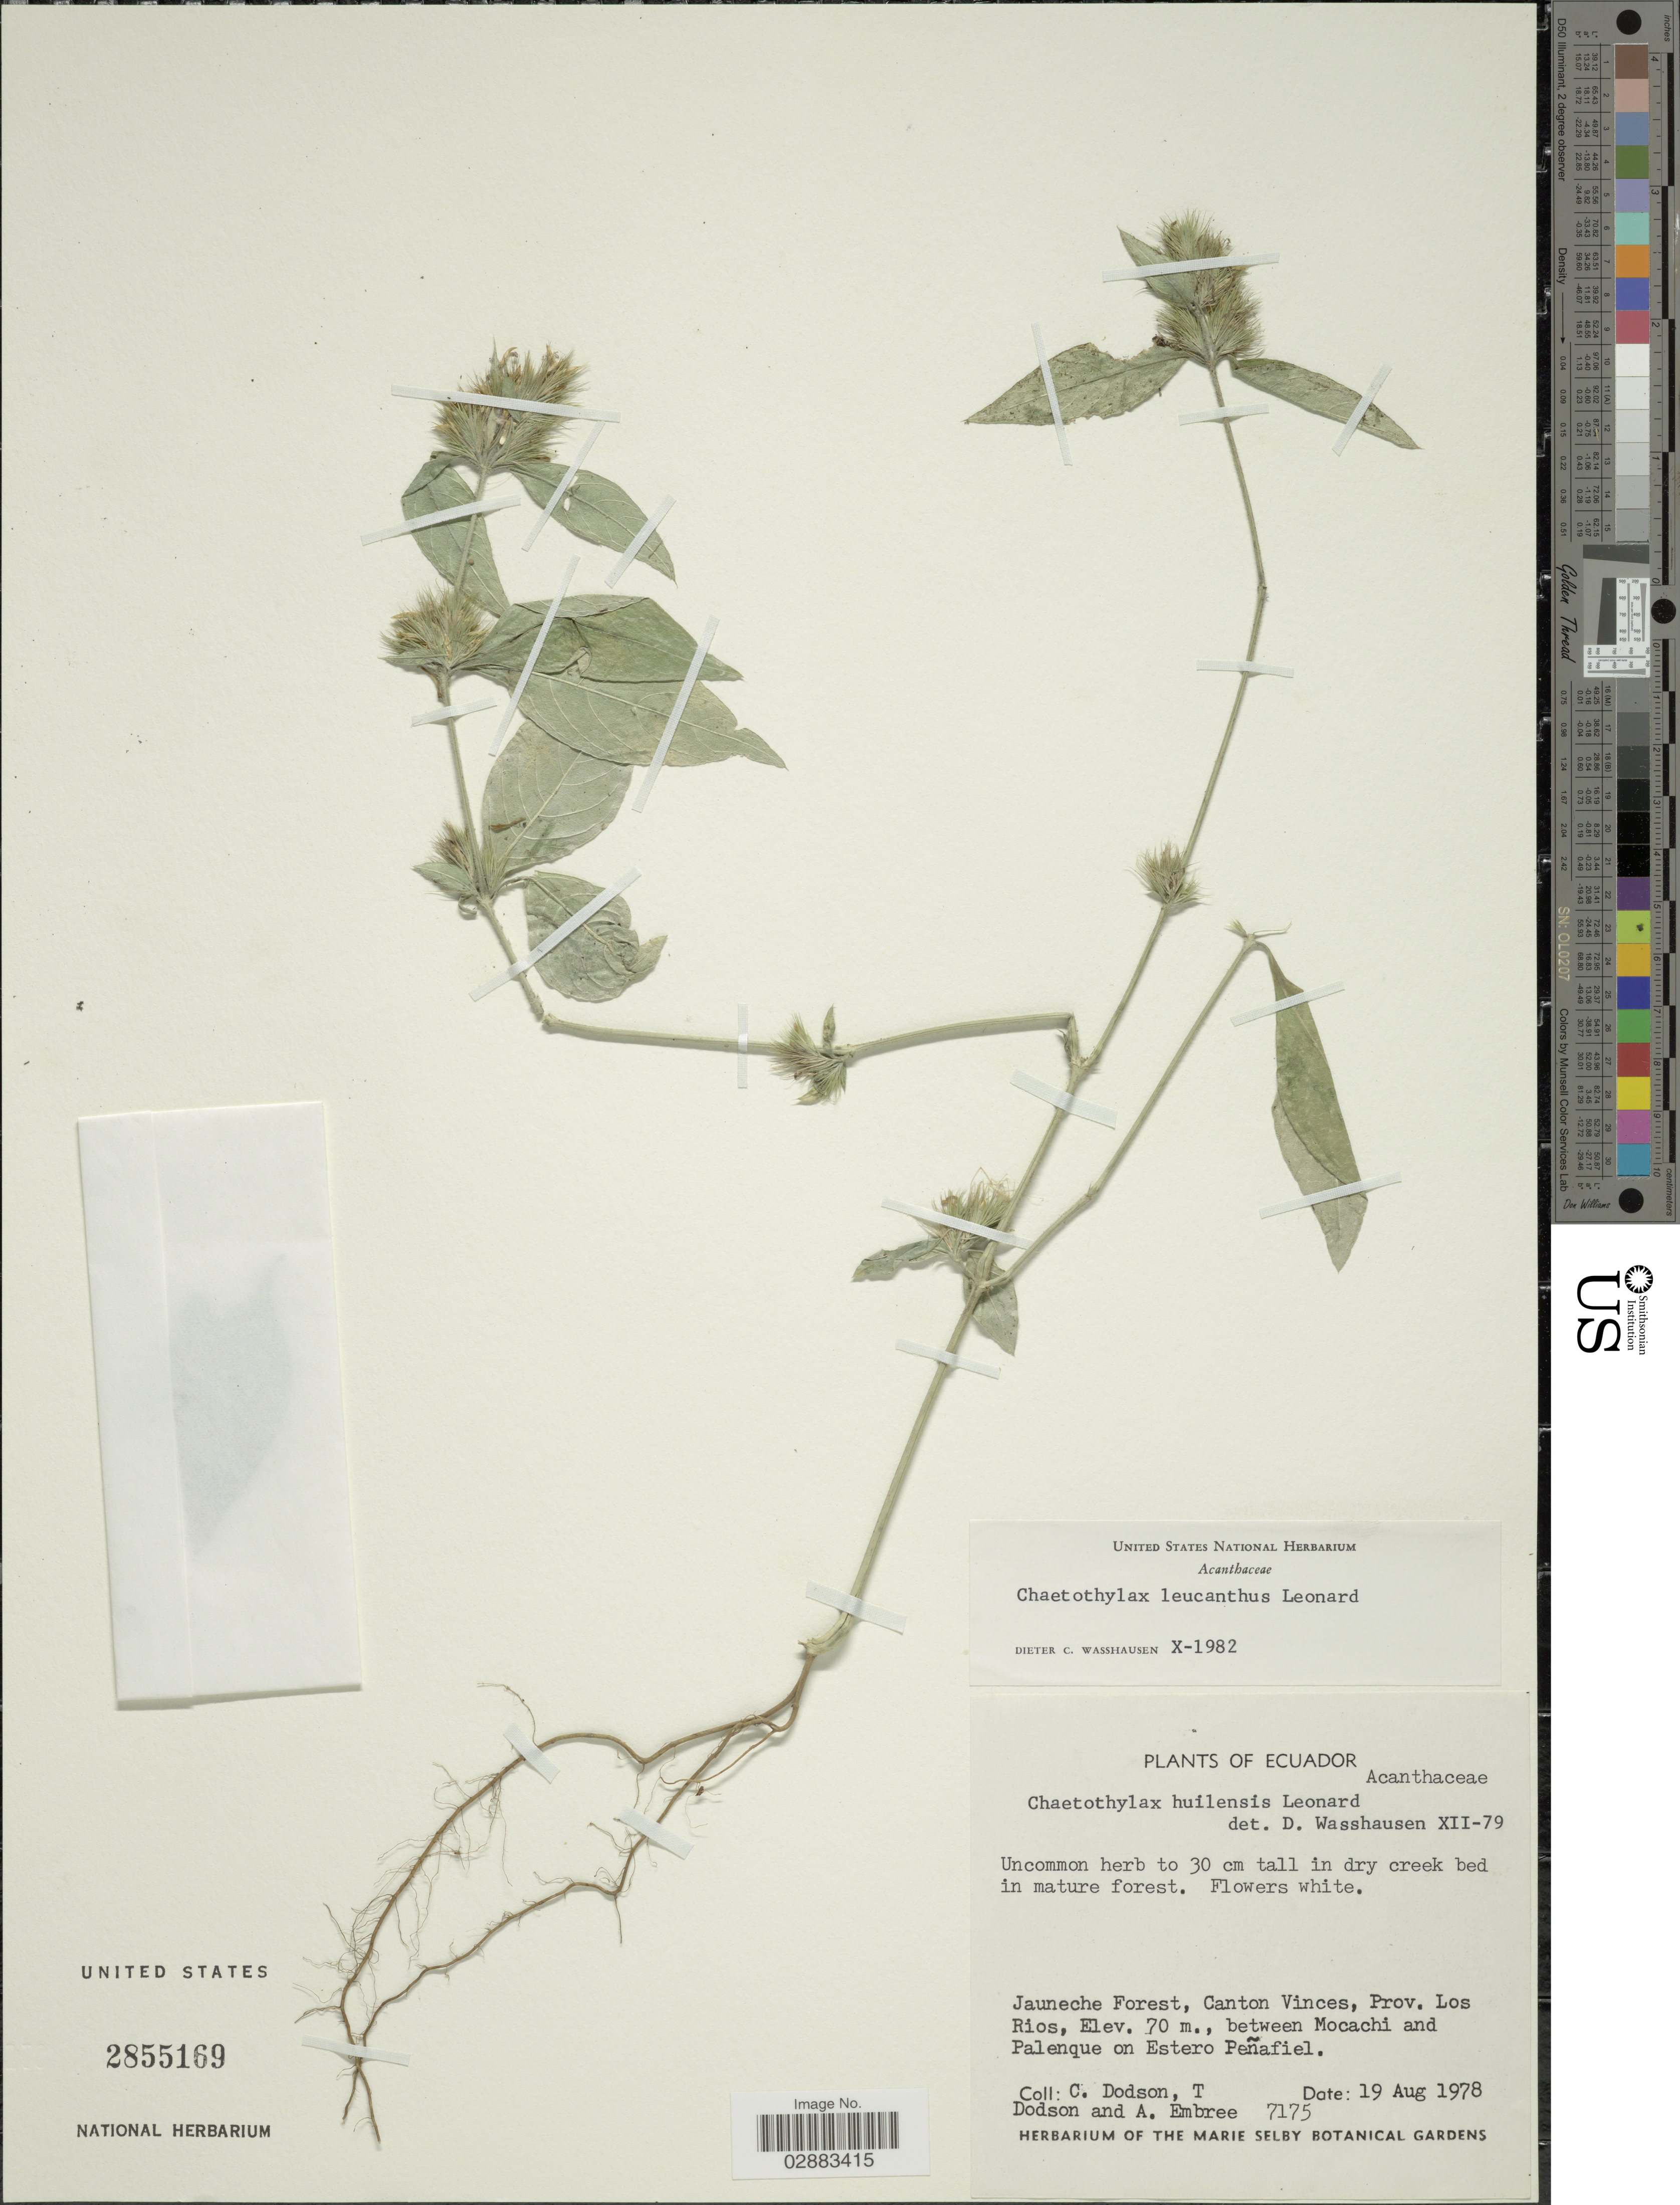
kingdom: Plantae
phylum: Tracheophyta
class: Magnoliopsida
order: Lamiales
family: Acanthaceae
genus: Chaetothylax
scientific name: Chaetothylax rothschuhii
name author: Lindau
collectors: C. Dodson, T. Dodson & A. Embree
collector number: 7175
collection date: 1978-08-19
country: Ecuador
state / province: Los Ríos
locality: Jauneche Forest, Canton Vinces, between Mocachi and Palenque on Estero Peñafiel.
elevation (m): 70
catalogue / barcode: US 2855169